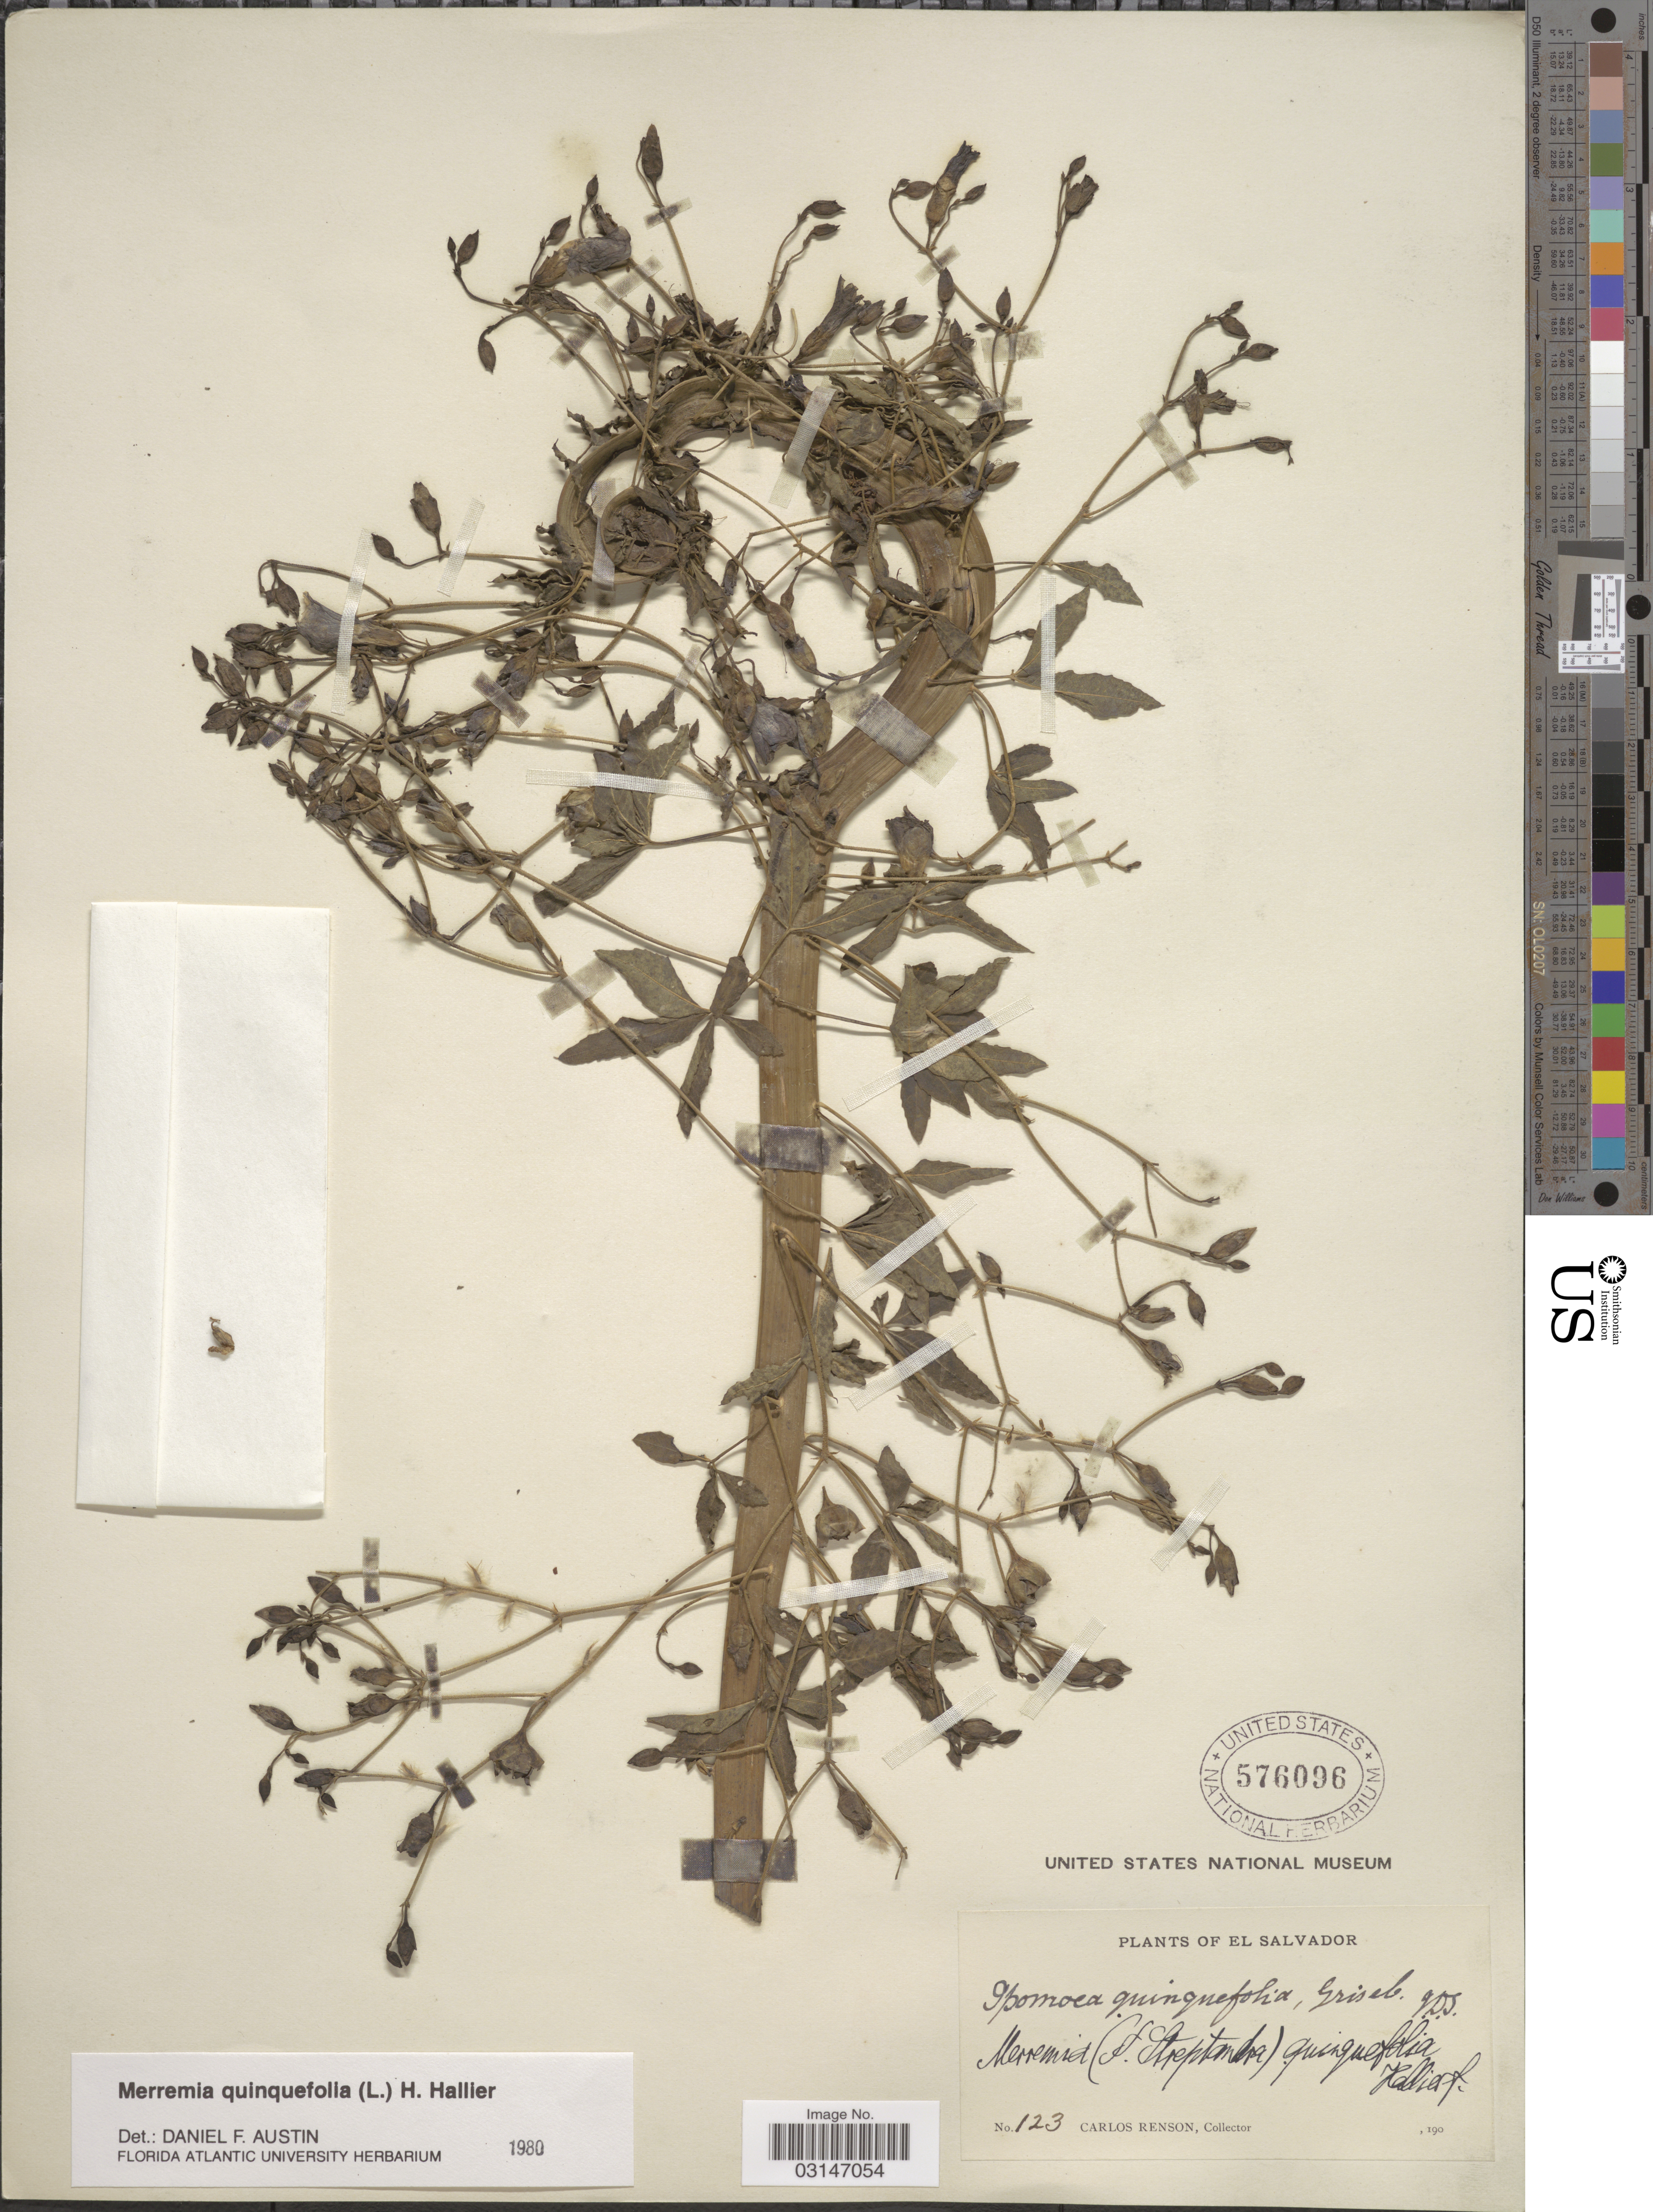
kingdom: Plantae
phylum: Tracheophyta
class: Magnoliopsida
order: Solanales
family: Convolvulaceae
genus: Distimake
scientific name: Distimake quinquefolius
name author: (L.) A. R. Simões & Staples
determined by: Strong, Mark T., (BOT), Smithsonian Institution - National Museum of Natural History (UNITED STATES)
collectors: C. Renson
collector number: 123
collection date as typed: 190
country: El Salvador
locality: El Salvador.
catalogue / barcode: US 576096